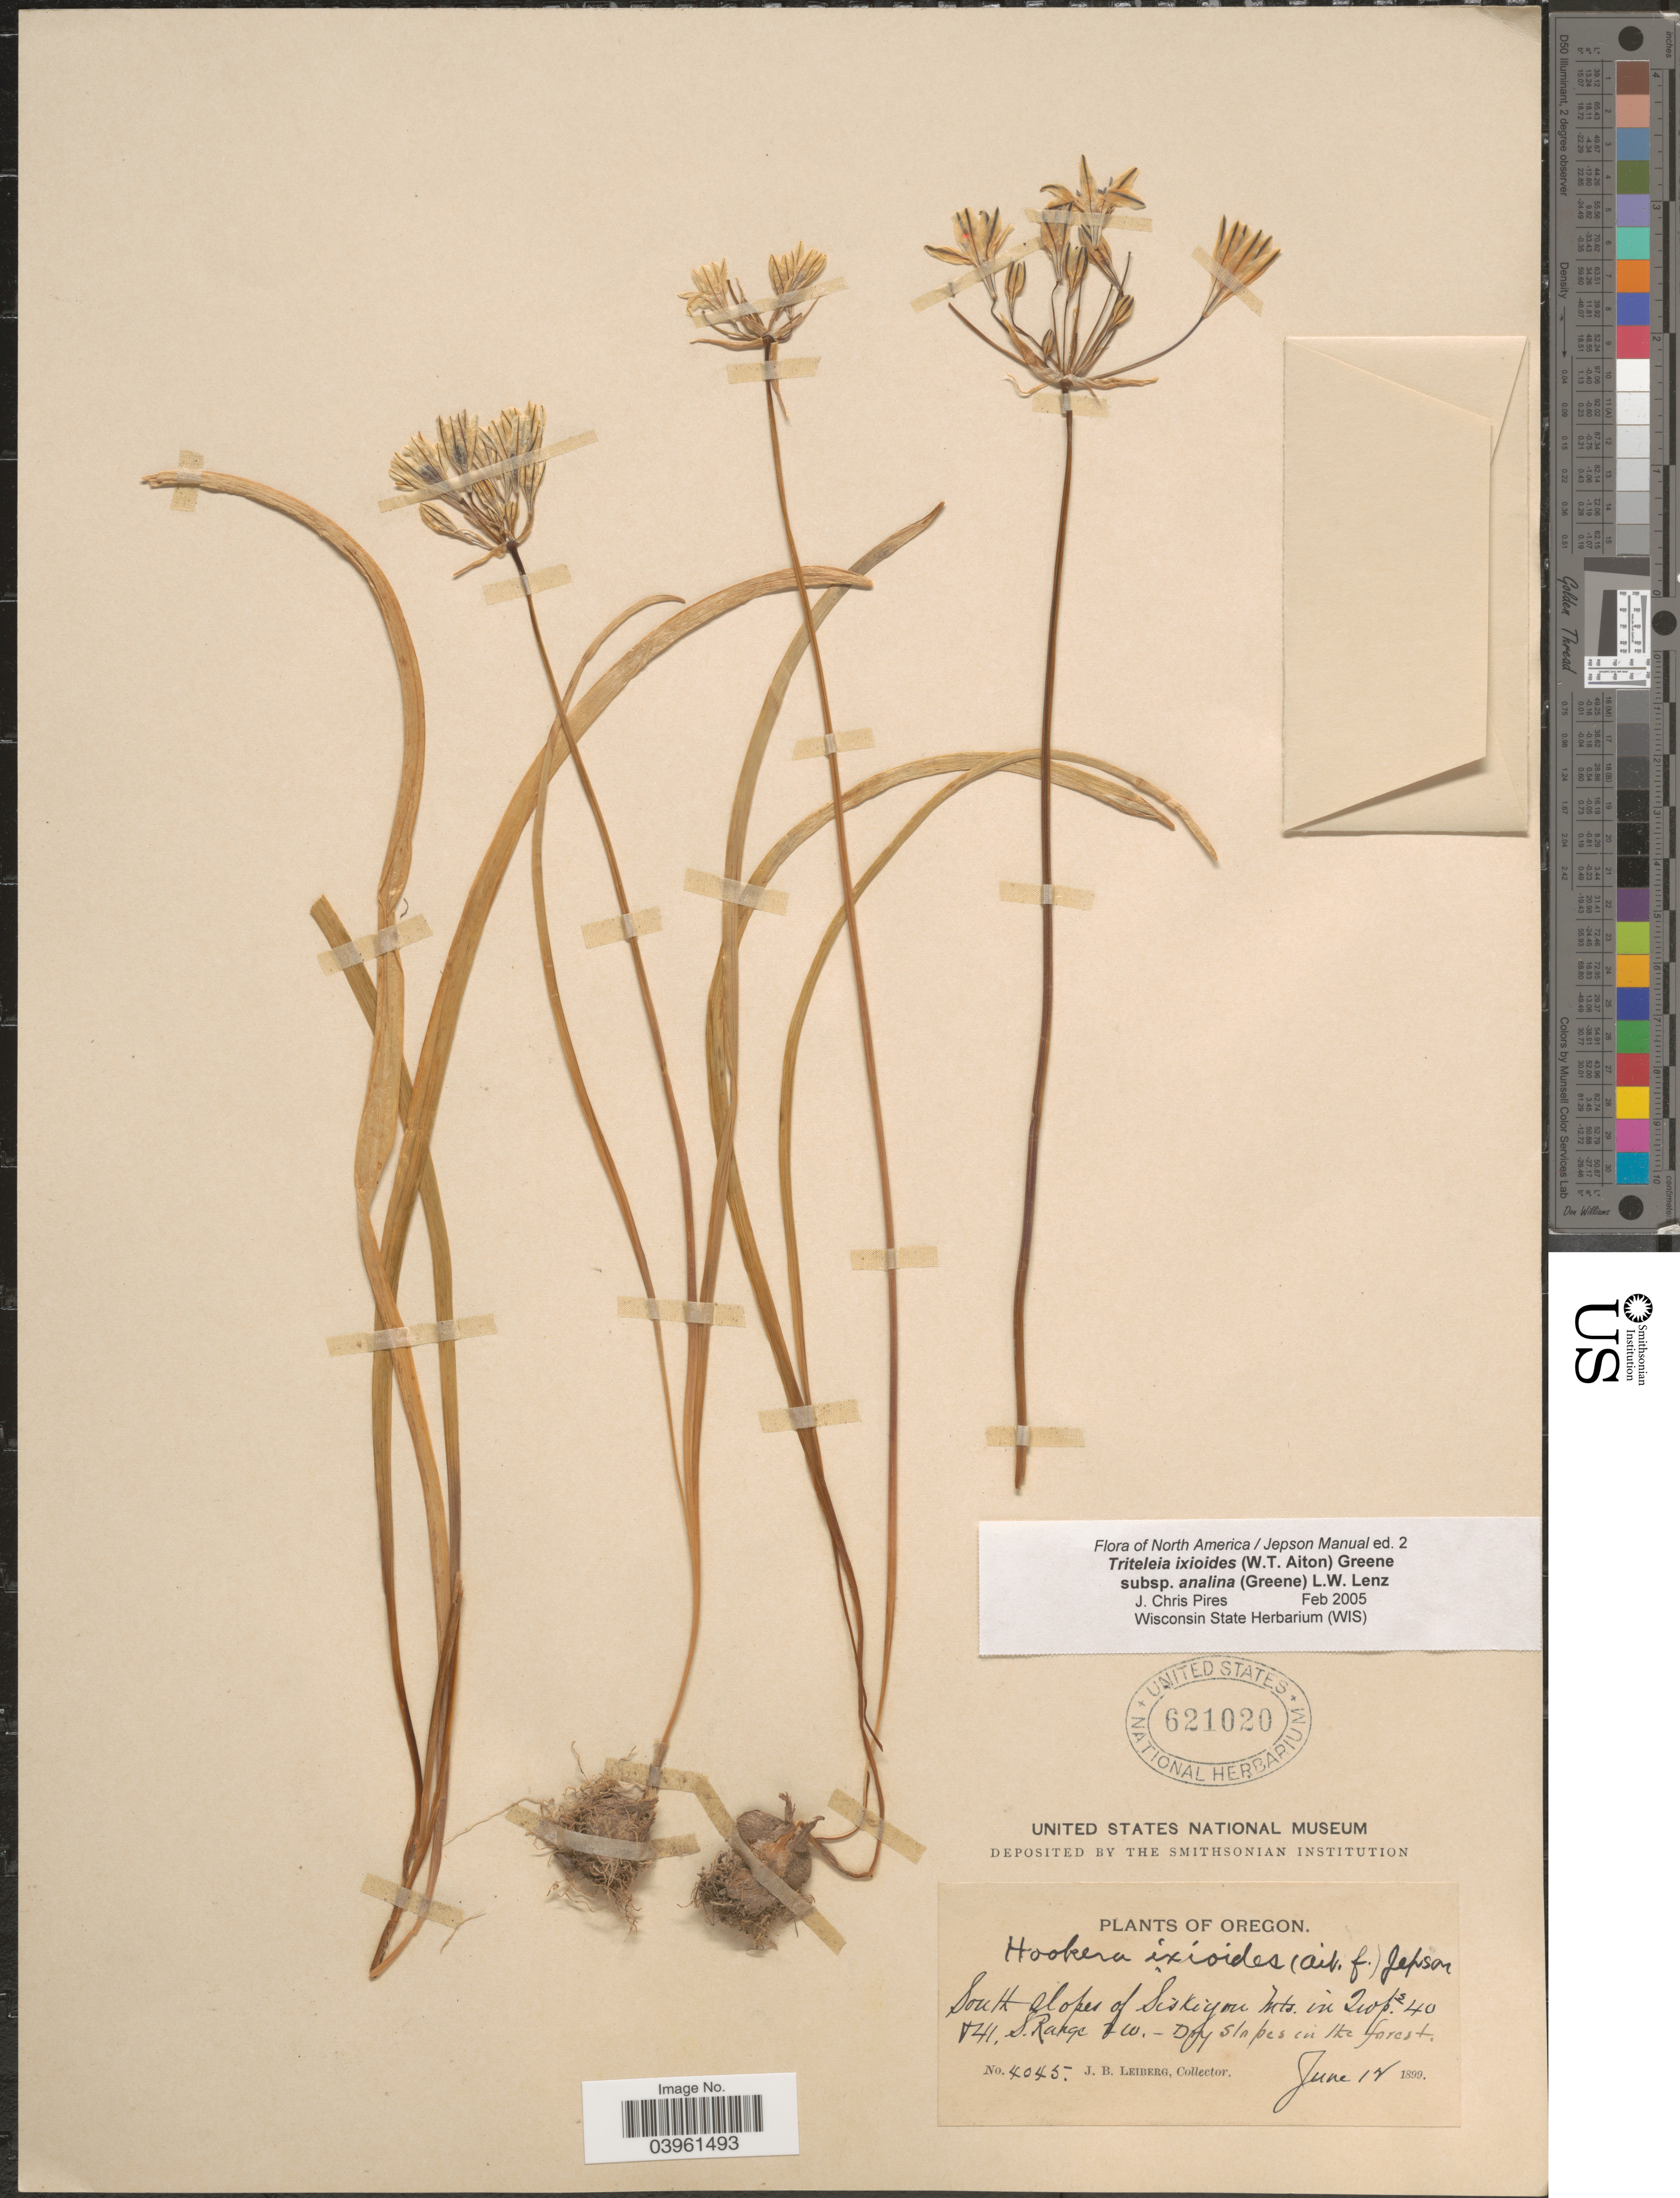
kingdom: Plantae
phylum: Tracheophyta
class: Liliopsida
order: Asparagales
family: Asparagaceae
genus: Triteleia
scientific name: Triteleia ixioides subsp. anilina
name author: (Greene) L.W. Lenz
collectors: J. B. Leiberg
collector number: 4045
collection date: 1899-06-14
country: United States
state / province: Oregon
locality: South slopes of Siskiyou Mts. in Twps 40 & 41. S. Range s.w.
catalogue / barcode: US 621020